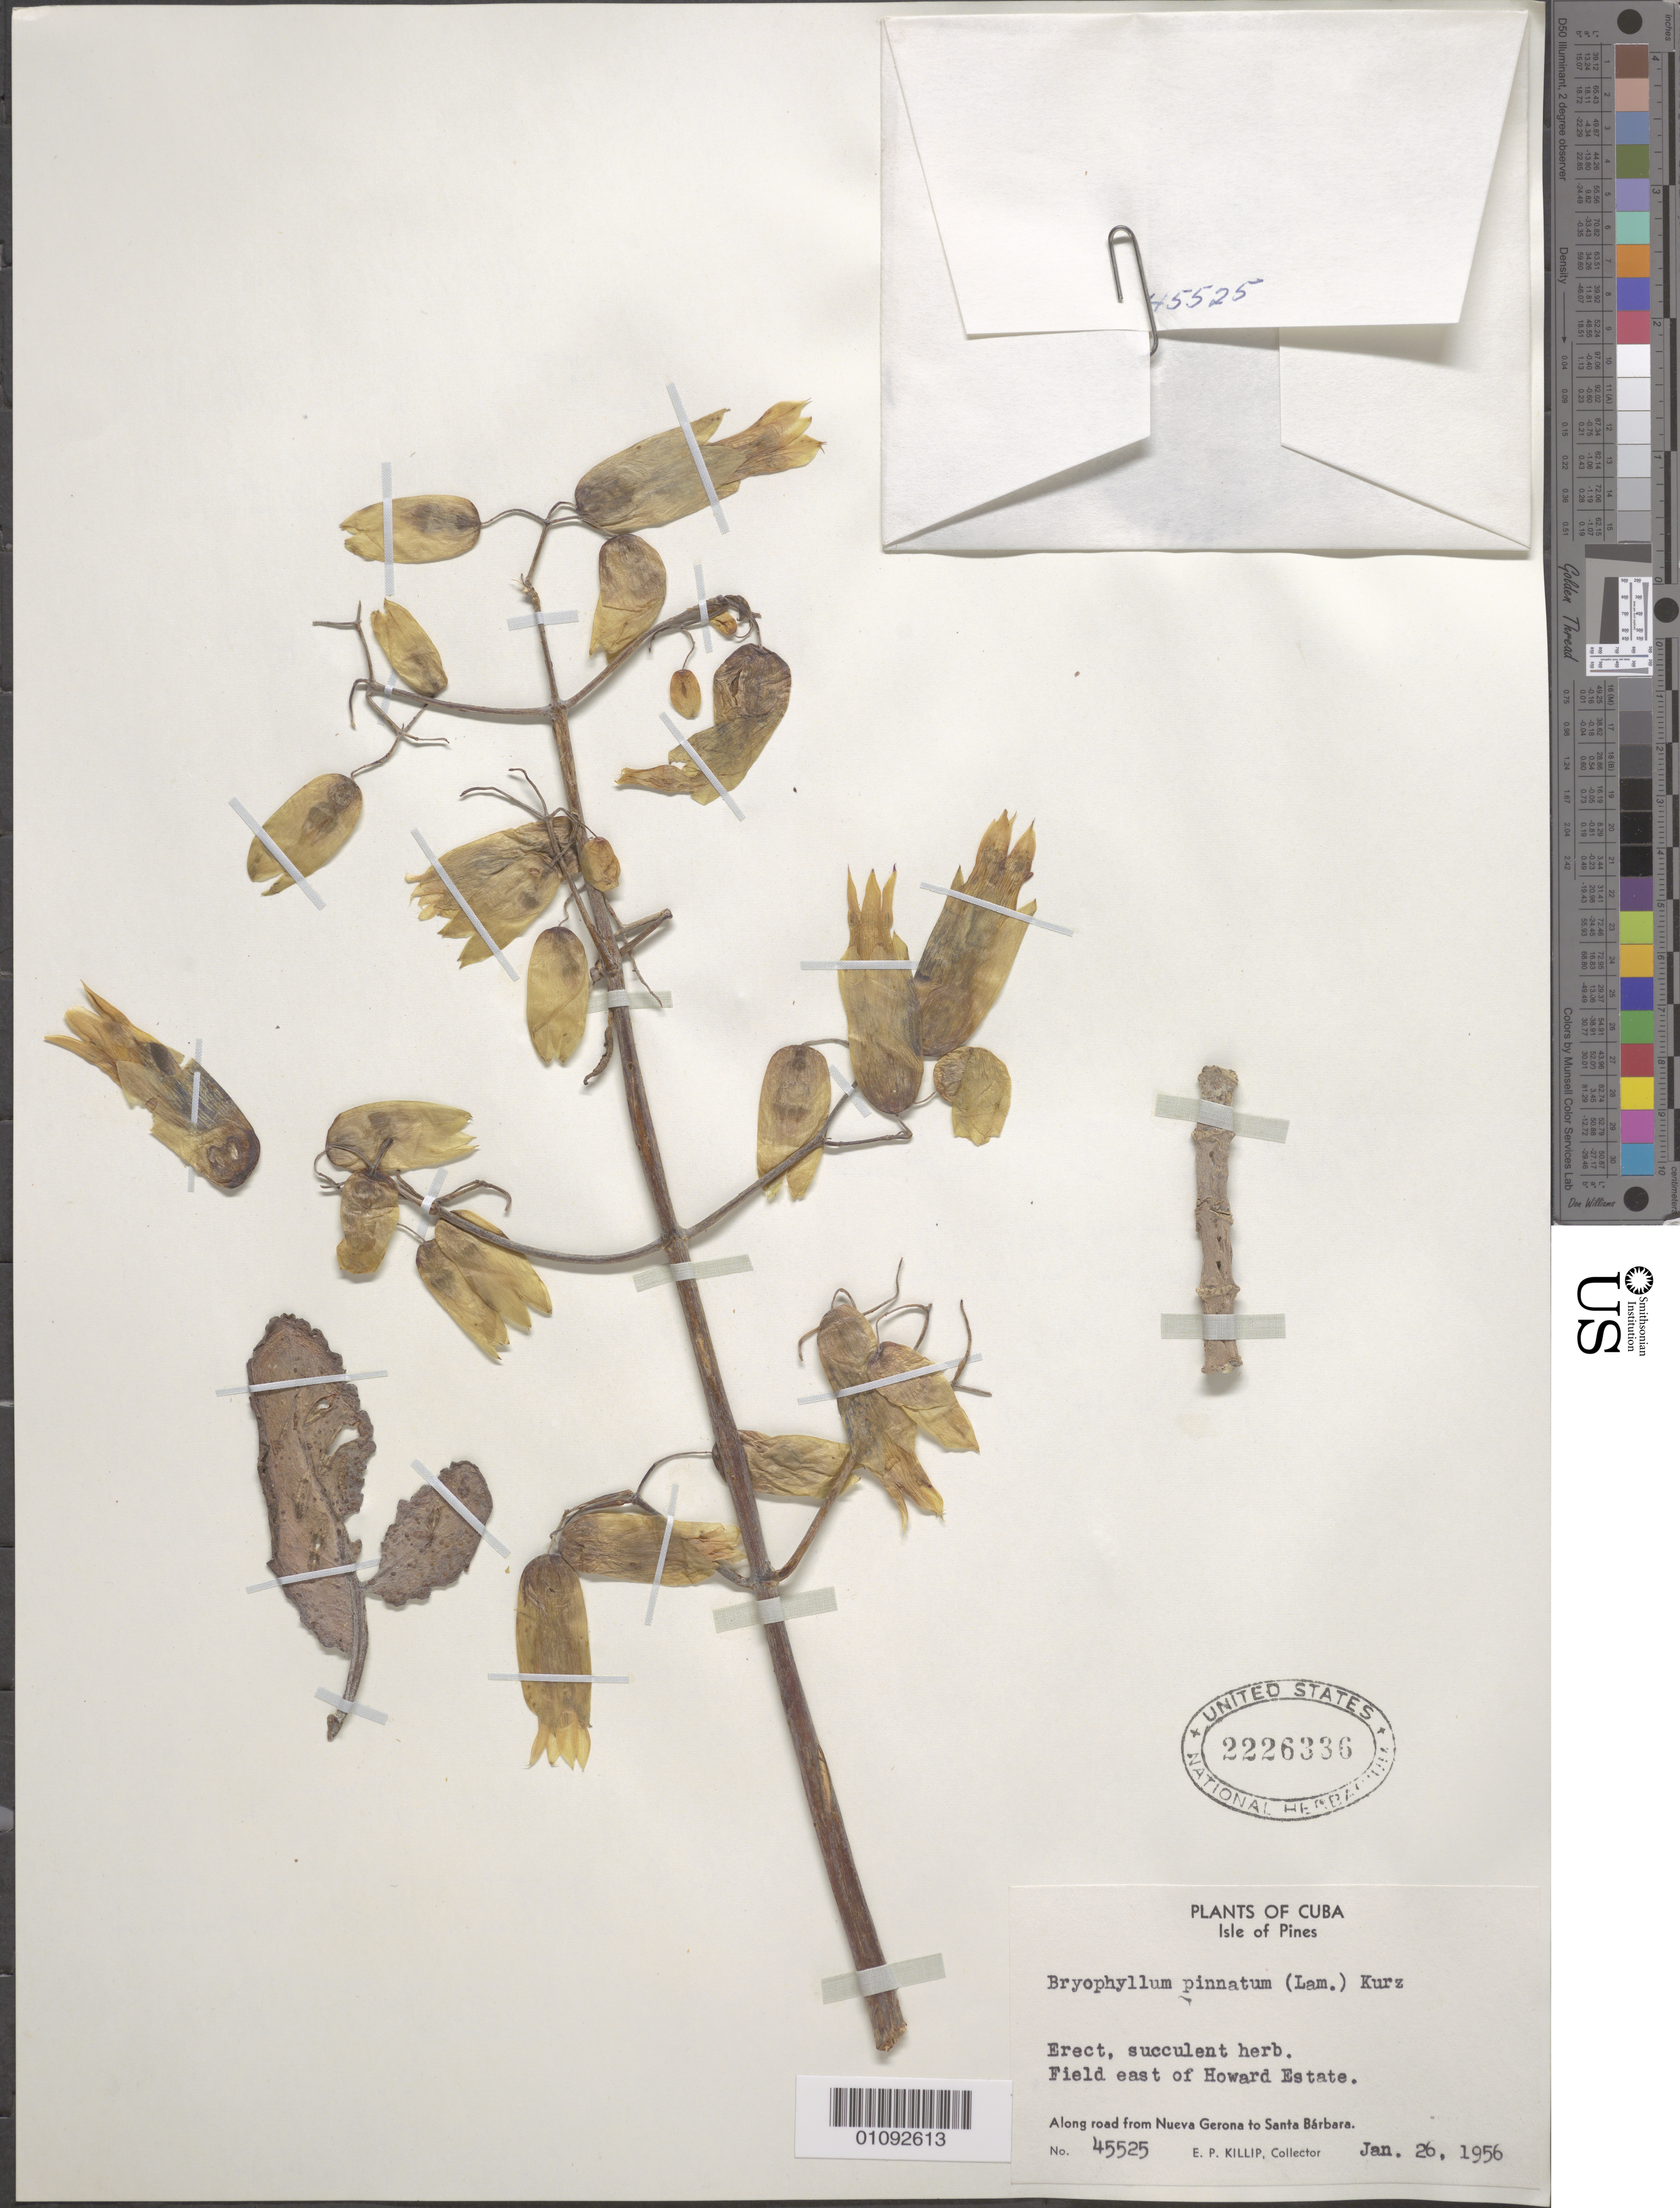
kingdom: Plantae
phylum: Tracheophyta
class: Magnoliopsida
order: Saxifragales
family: Crassulaceae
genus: Kalanchoe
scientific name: Kalanchoe pinnata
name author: (Lam.) Pers.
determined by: Strong, Mark T., (BOT), Smithsonian Institution - National Museum of Natural History (UNITED STATES)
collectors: E. P. Killip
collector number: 45525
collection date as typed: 26 Jan 1956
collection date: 1956-01-26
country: Cuba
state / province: Isla de La Juventud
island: Isla de la Juventud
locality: Isle of Pines, Along road from Nueva Gerona to Santa Barbara Field E of Howard Estate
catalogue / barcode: US 2226336